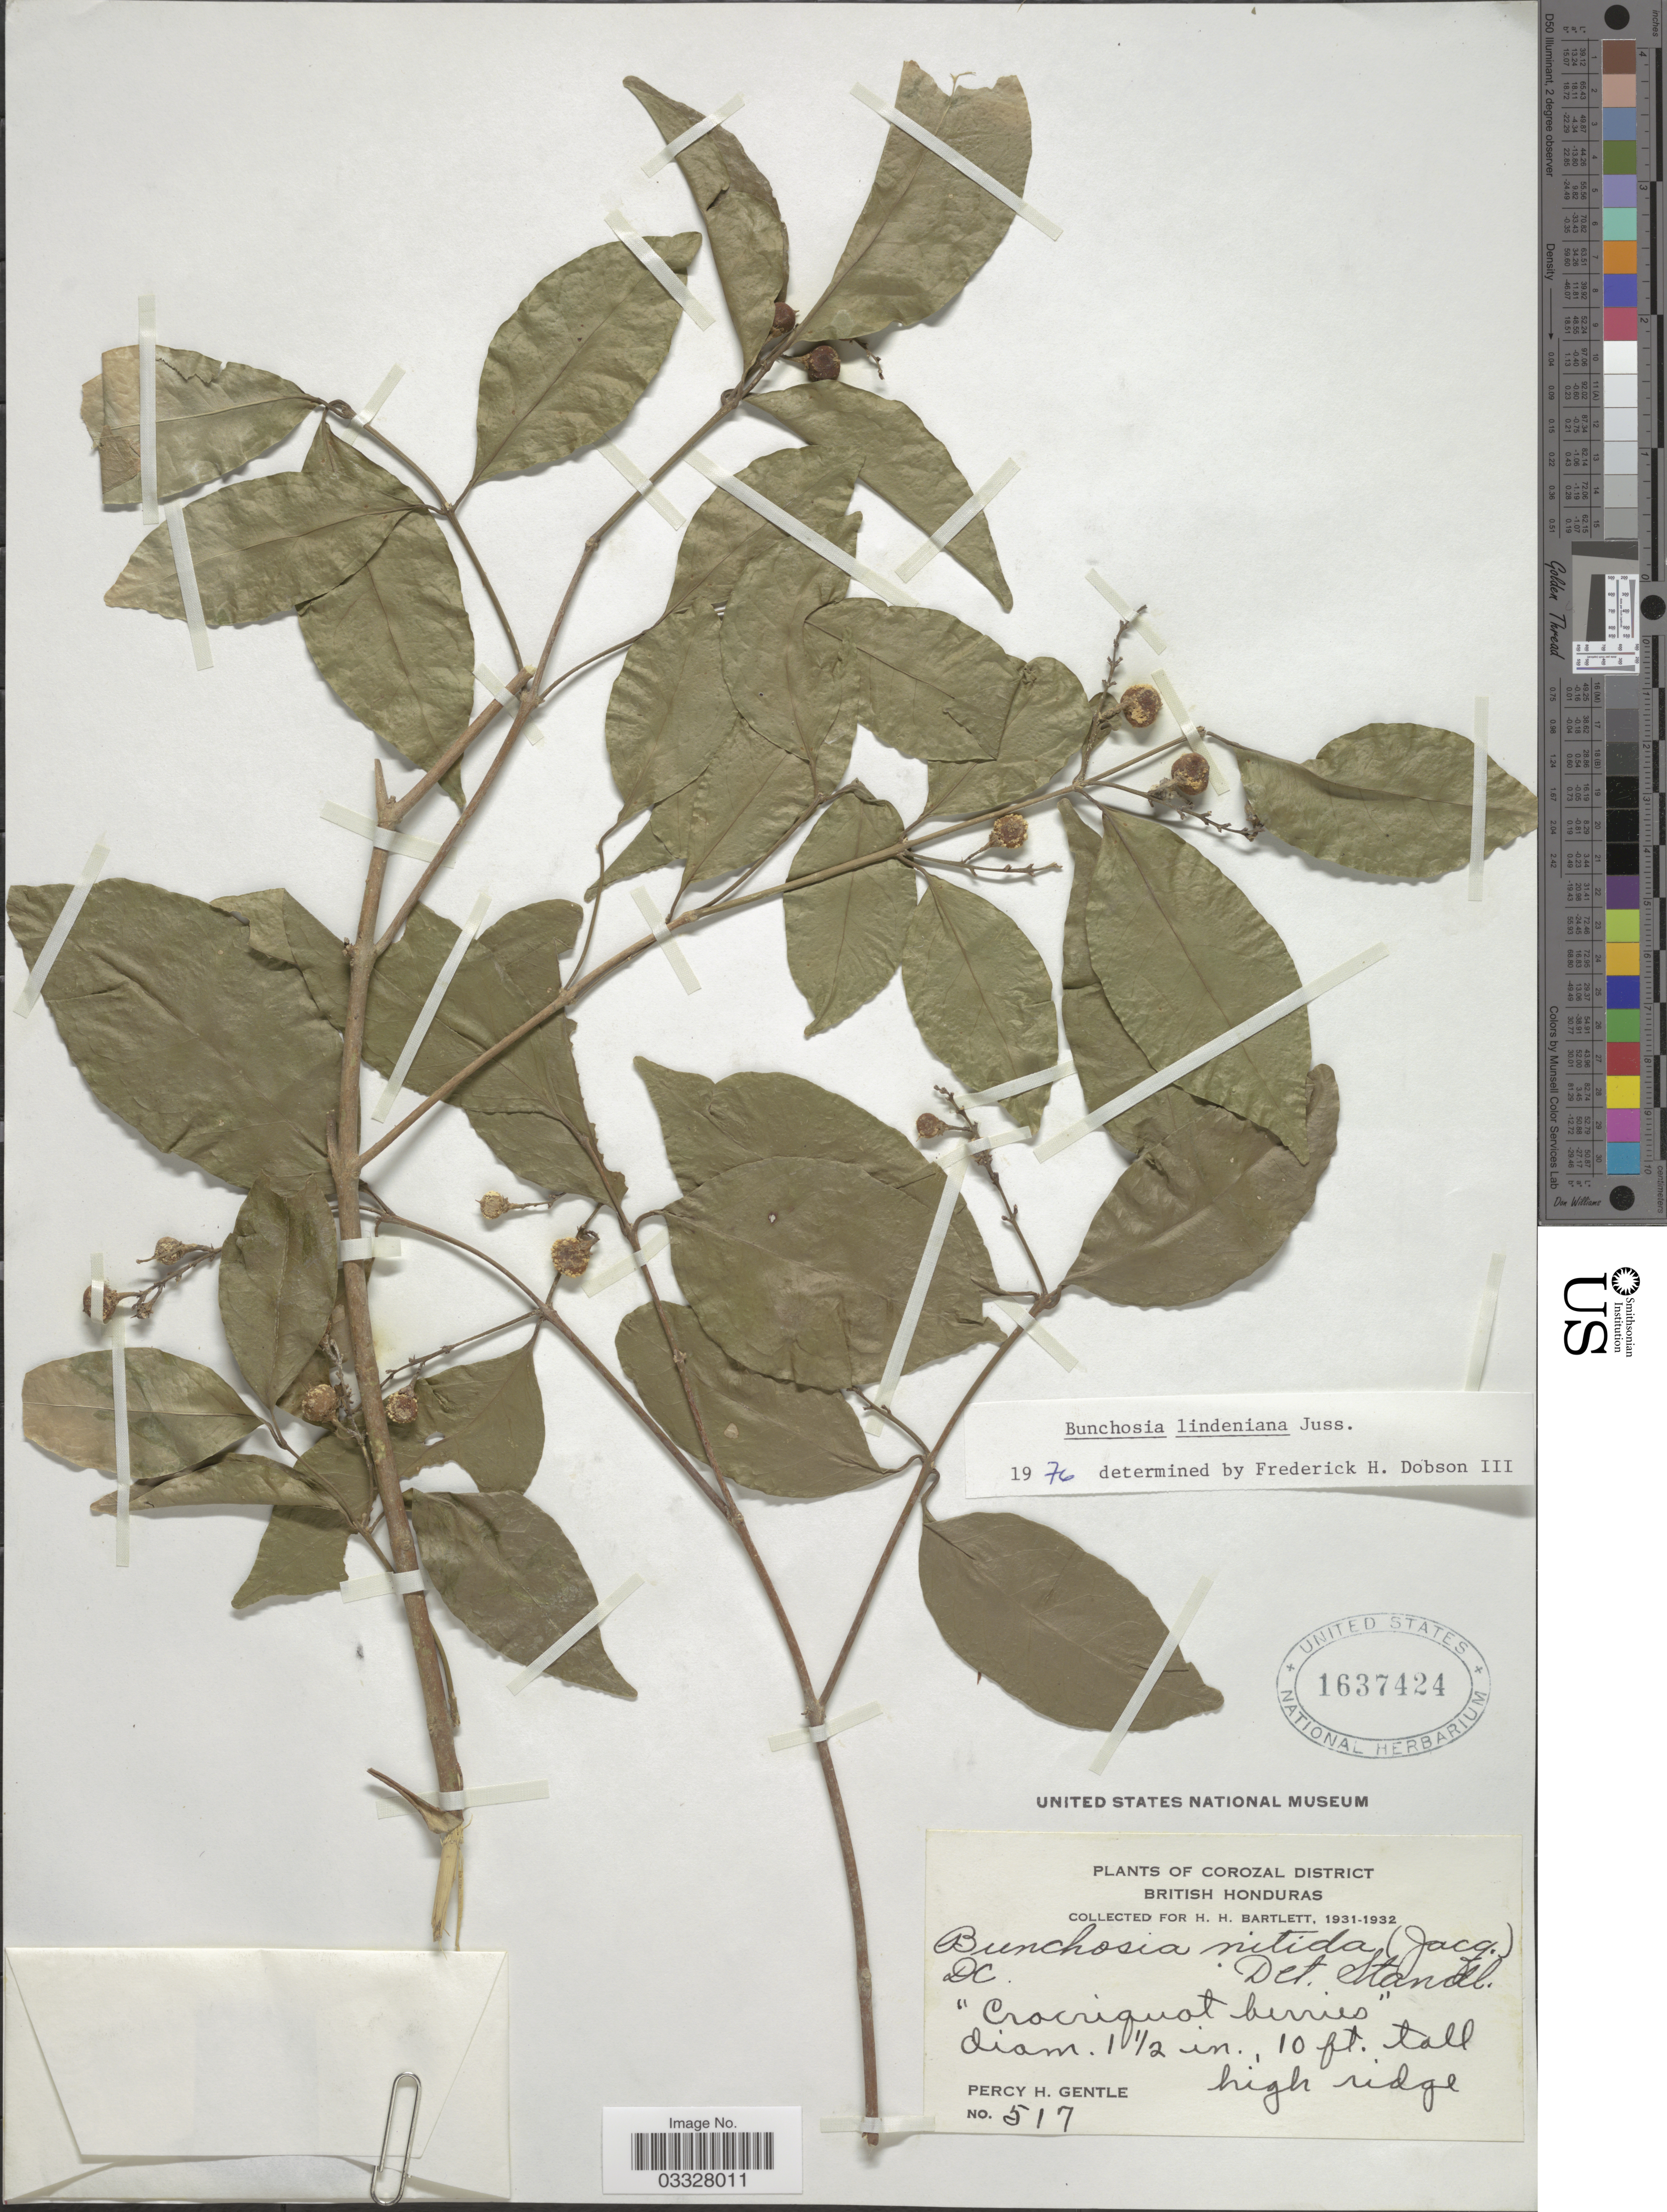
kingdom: Plantae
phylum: Tracheophyta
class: Magnoliopsida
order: Malpighiales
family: Malpighiaceae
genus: Bunchosia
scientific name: Bunchosia lindeniana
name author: A. Juss.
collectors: P. H. Gentle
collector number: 517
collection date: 1931/1932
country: Belize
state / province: Corozal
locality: Corozal District, British Honduras.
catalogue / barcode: US 1637424